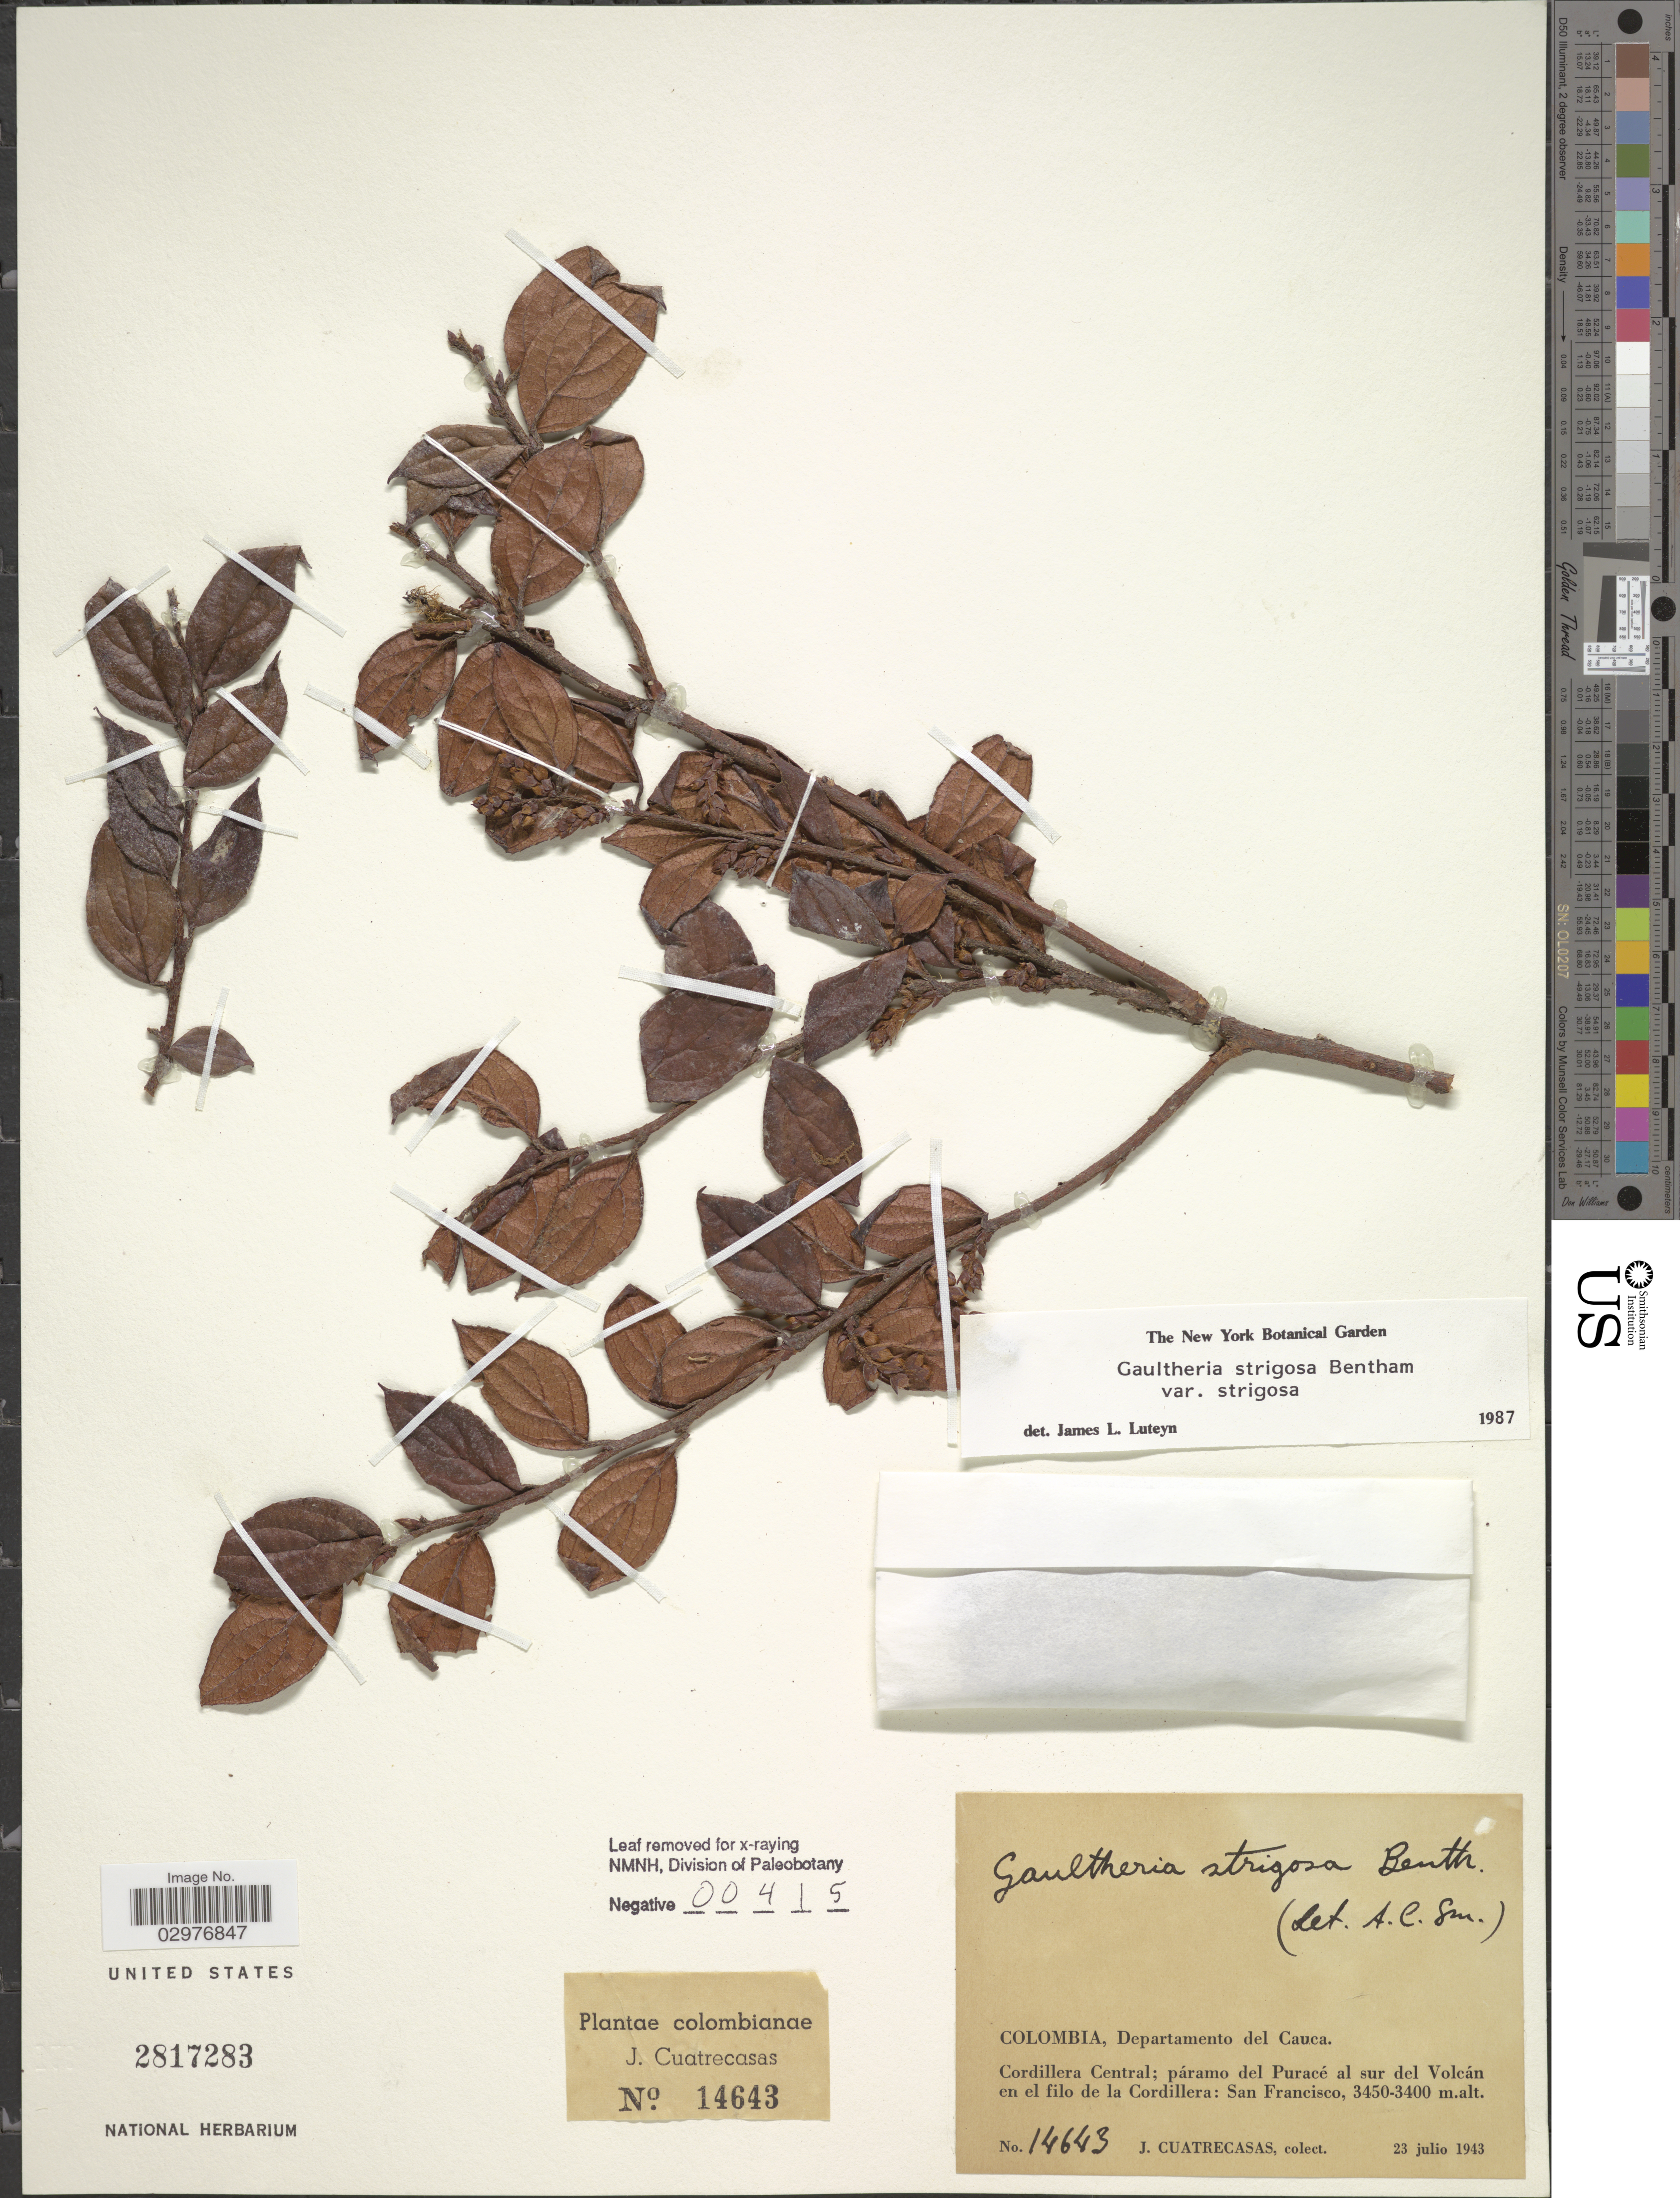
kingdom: Plantae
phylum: Tracheophyta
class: Magnoliopsida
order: Ericales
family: Ericaceae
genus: Gaultheria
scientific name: Gaultheria strigosa var. strigosa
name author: Benth.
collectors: J. Cuatrecasas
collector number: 14643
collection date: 1943-07-23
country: Colombia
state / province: Cauca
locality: Departamento del Cauca. Cordillera Central: páramo del Puracé al sur del Volcán en el filo de la Cordillera: San Francisco.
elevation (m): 3400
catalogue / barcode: US 2817283